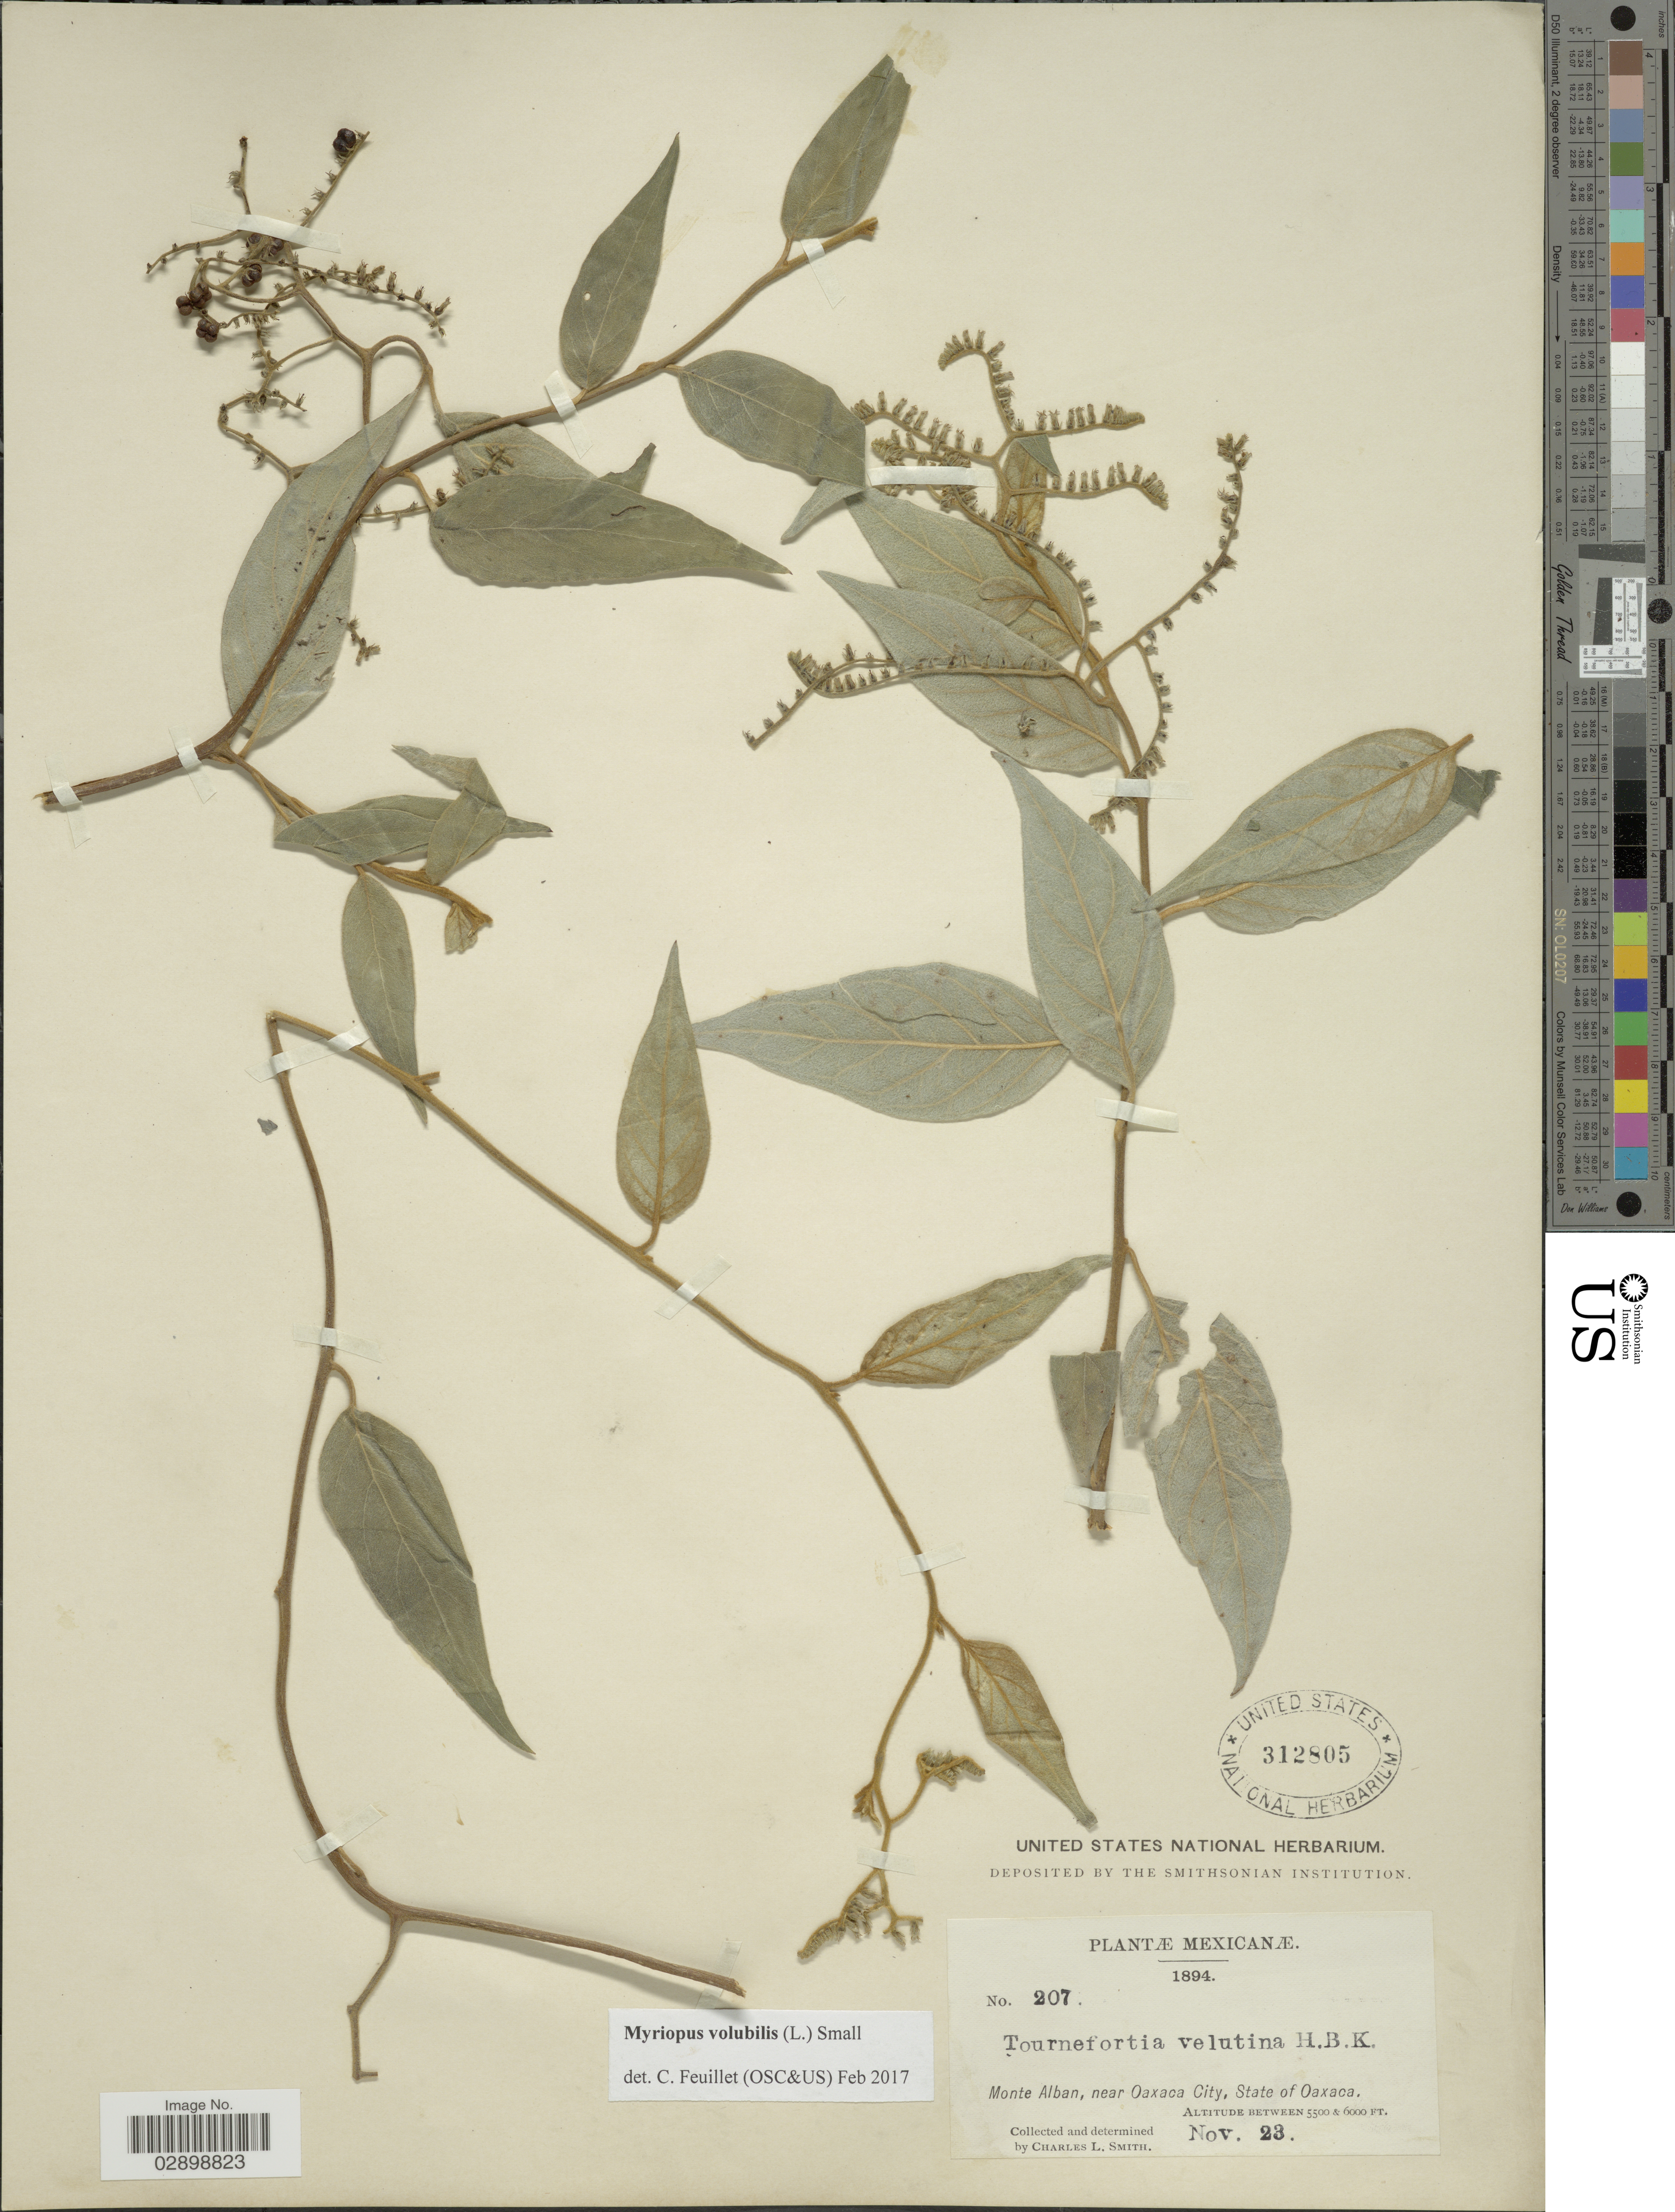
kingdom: Plantae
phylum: Tracheophyta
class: Magnoliopsida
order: Boraginales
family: Heliotropiaceae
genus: Myriopus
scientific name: Myriopus volubilis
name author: (L.) Small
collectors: C. L. Smith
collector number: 207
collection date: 1894-11-23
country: Mexico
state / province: Oaxaca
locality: Monte Alban, near Oaxaca City.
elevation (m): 1676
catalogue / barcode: US 312805